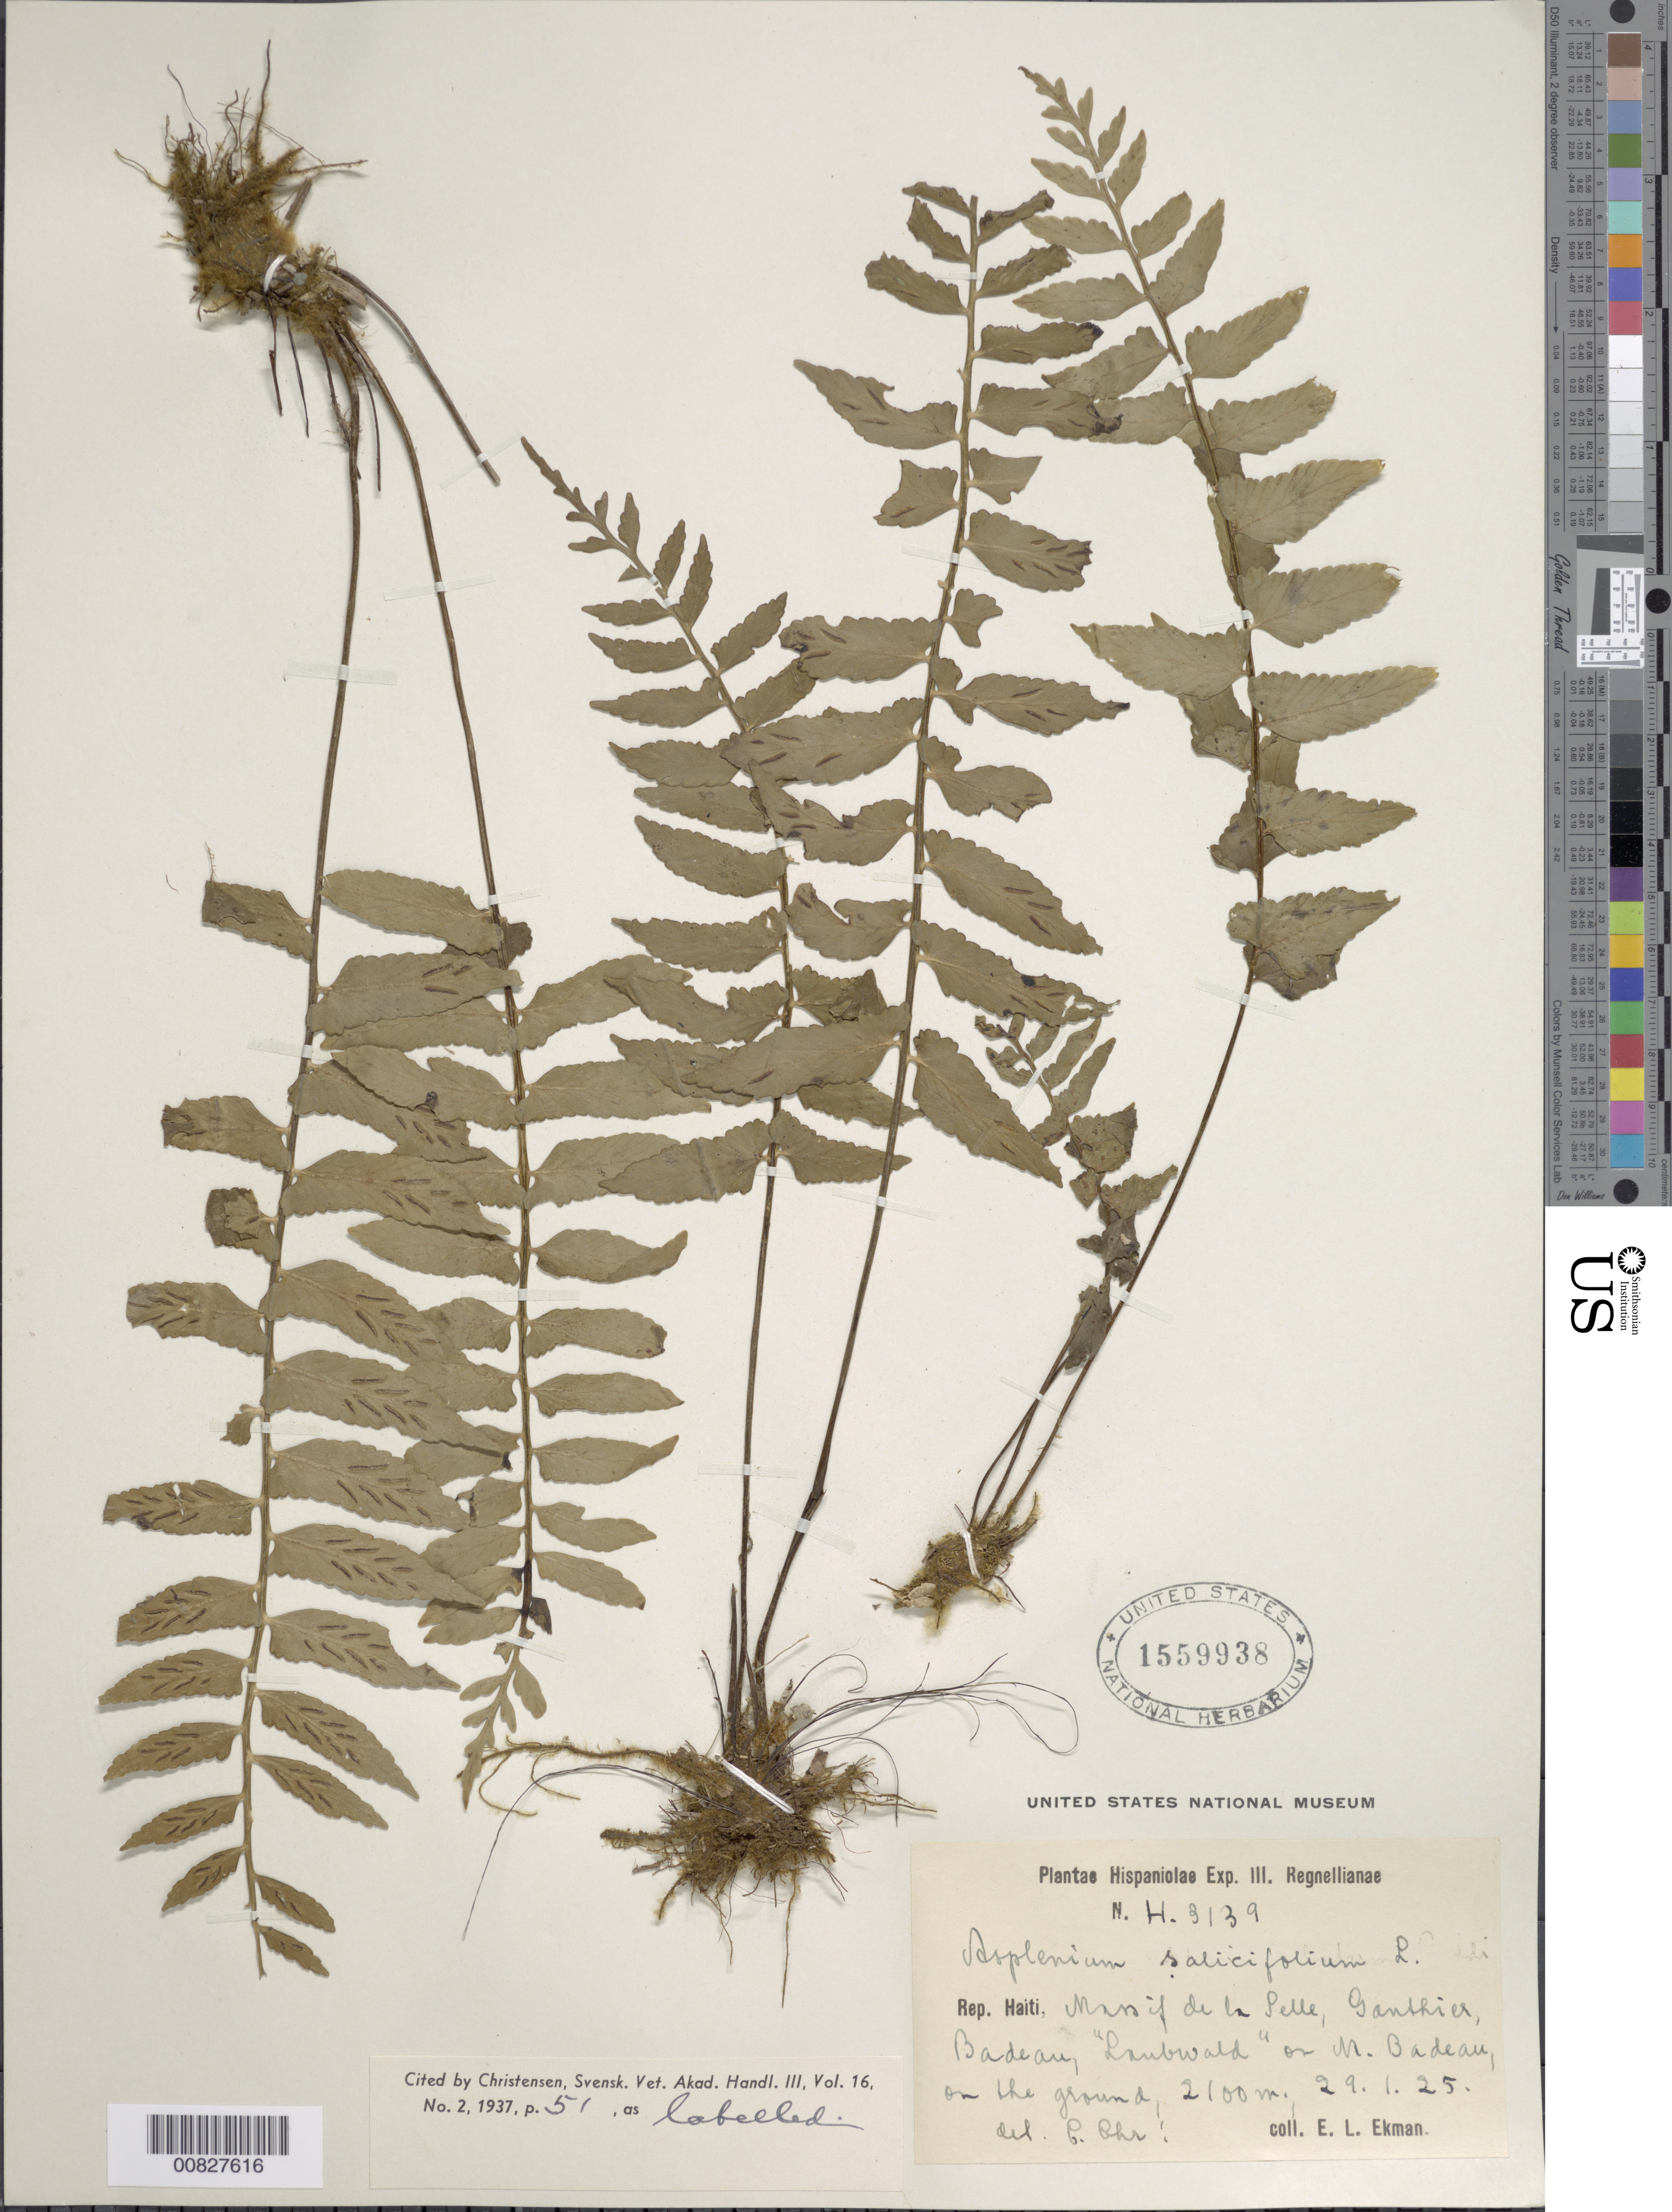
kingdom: Plantae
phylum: Tracheophyta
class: Polypodiopsida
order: Polypodiales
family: Aspleniaceae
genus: Asplenium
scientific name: Asplenium salicifolium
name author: L.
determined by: Christensen, C. F. A.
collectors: E. L. Ekman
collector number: H 3139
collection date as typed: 29 Jan 1925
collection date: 1925-01-29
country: Haiti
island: Hispaniola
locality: Massif de la Selle, Gautheir, Badeau, M. Badeau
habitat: On the ground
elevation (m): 2100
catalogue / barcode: US 1559938